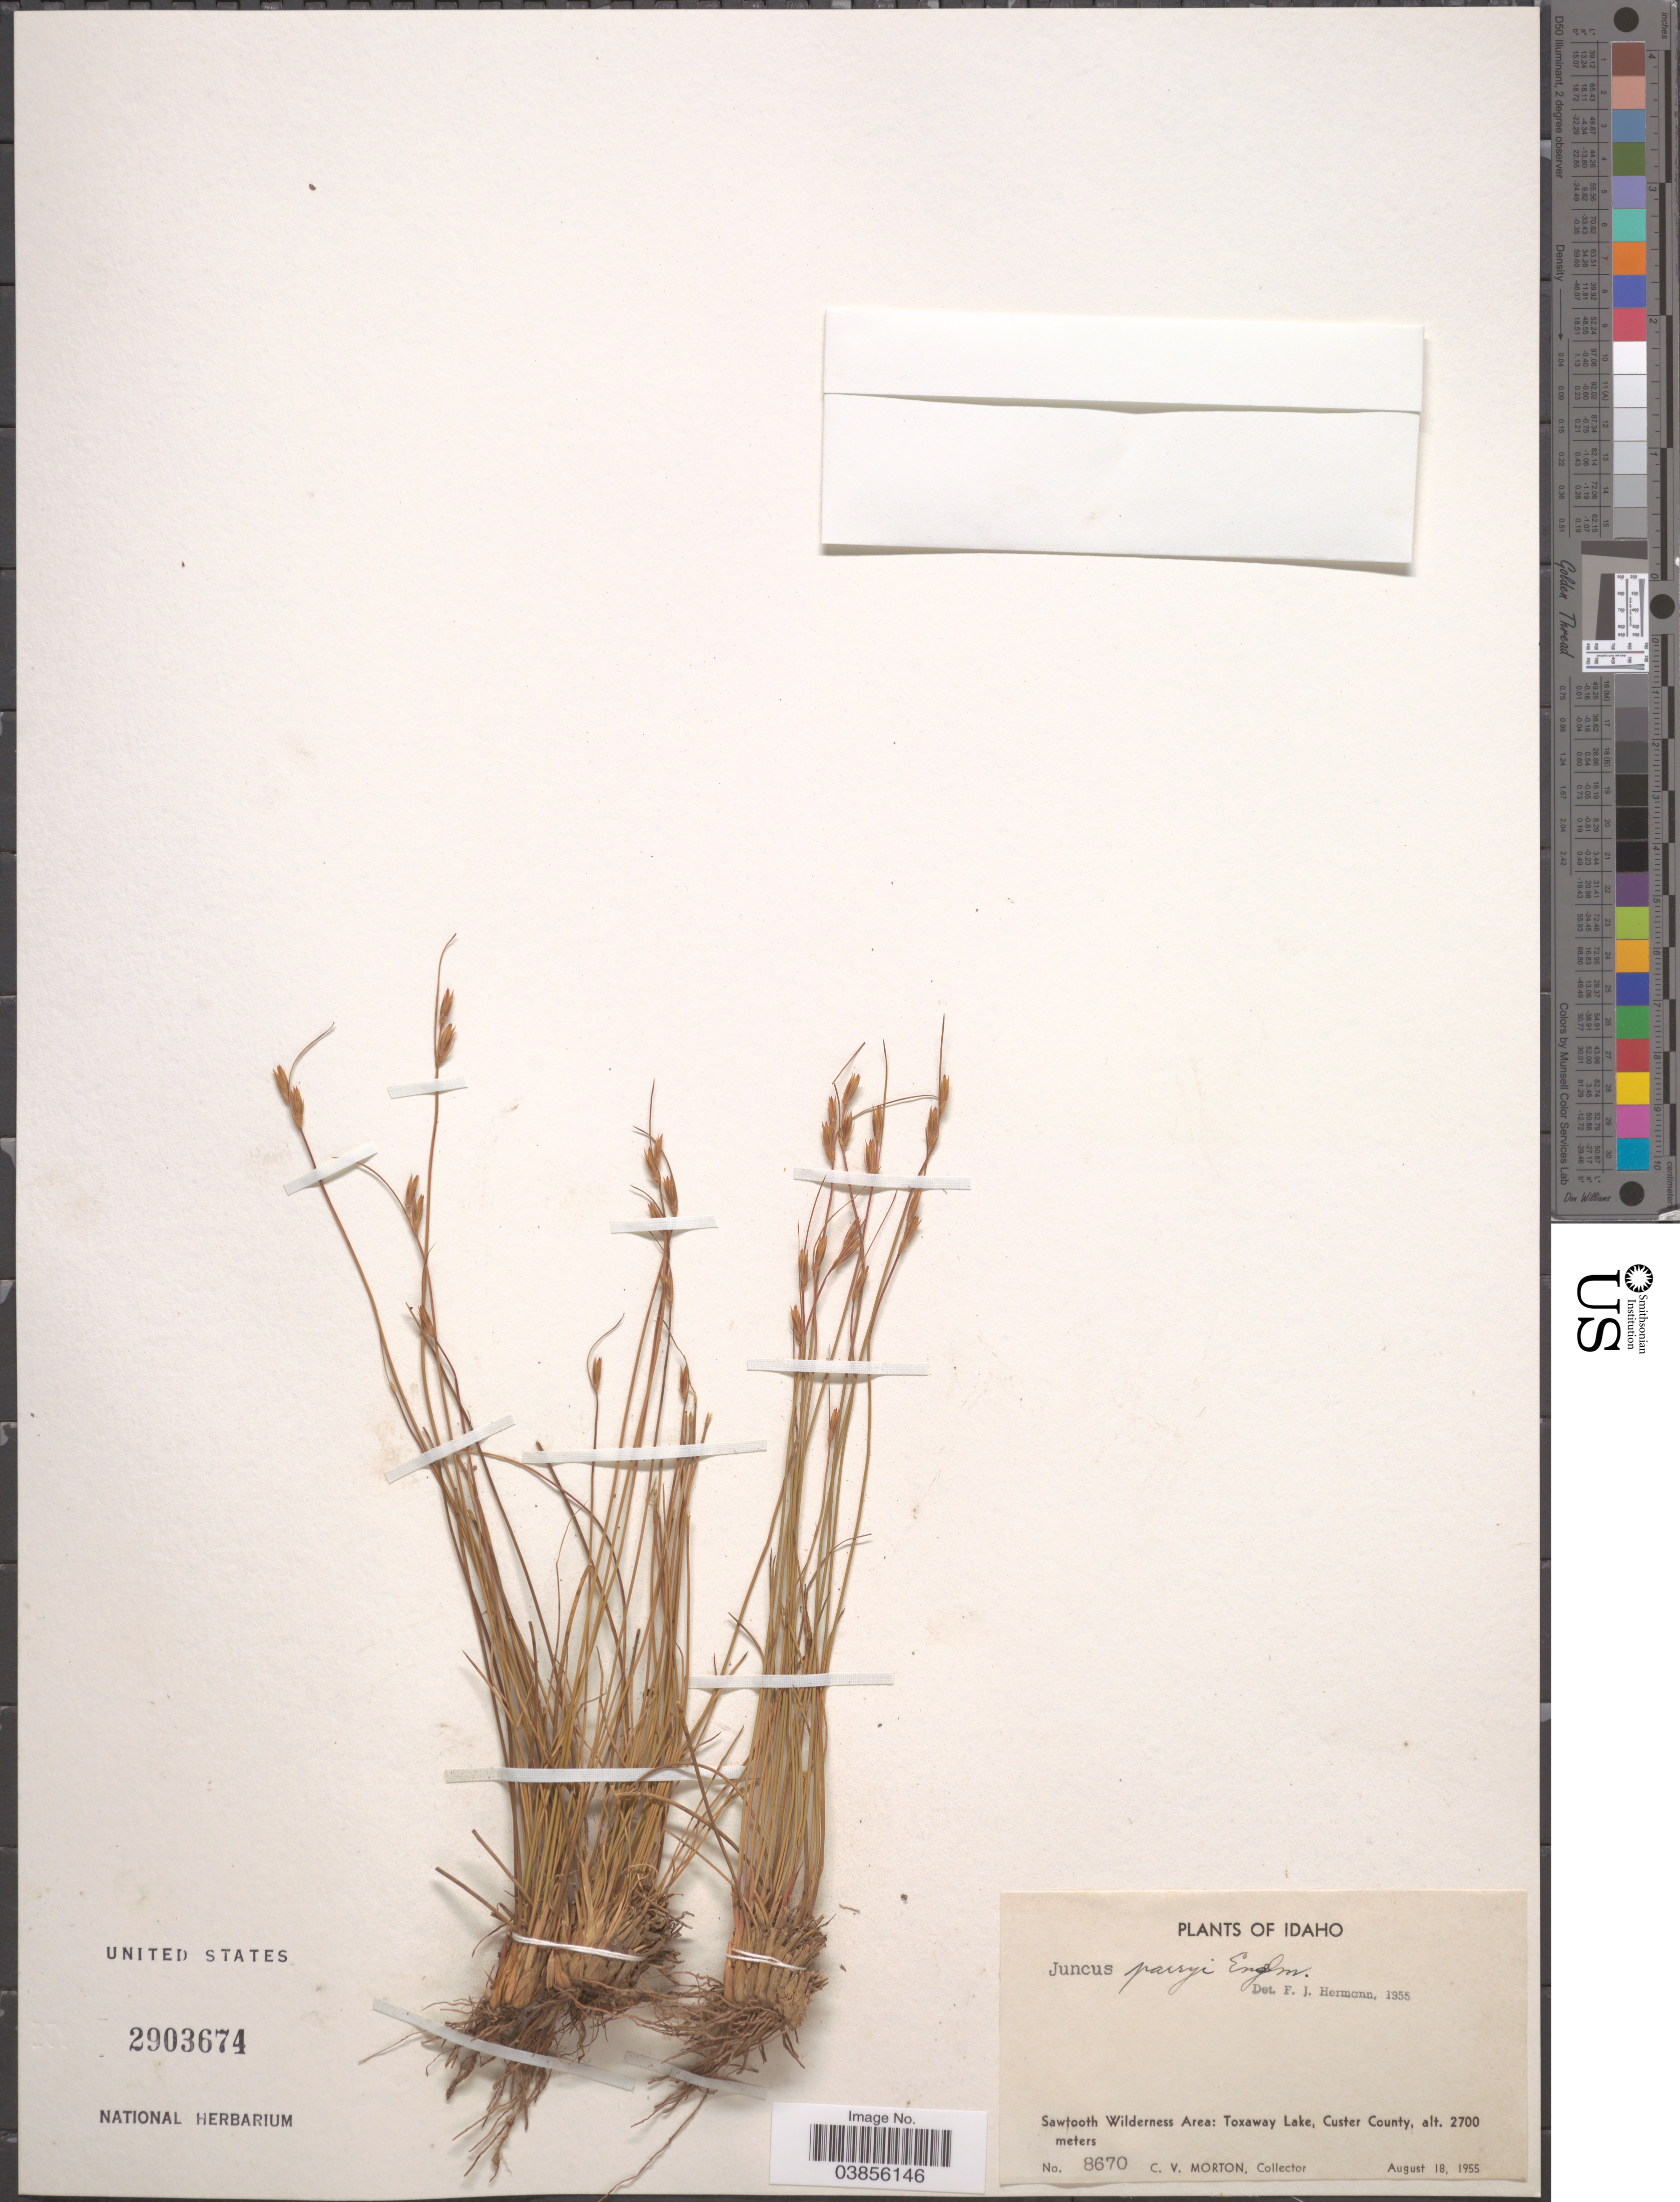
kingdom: Plantae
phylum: Tracheophyta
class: Liliopsida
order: Poales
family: Juncaceae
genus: Juncus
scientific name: Juncus parryi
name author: Engelm.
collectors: C. V. Morton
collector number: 8670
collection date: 1955-08-18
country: United States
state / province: Idaho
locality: Sawtooth Wilderness Area: Toxaway Lake, Custer County.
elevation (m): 2700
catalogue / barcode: US 2903674